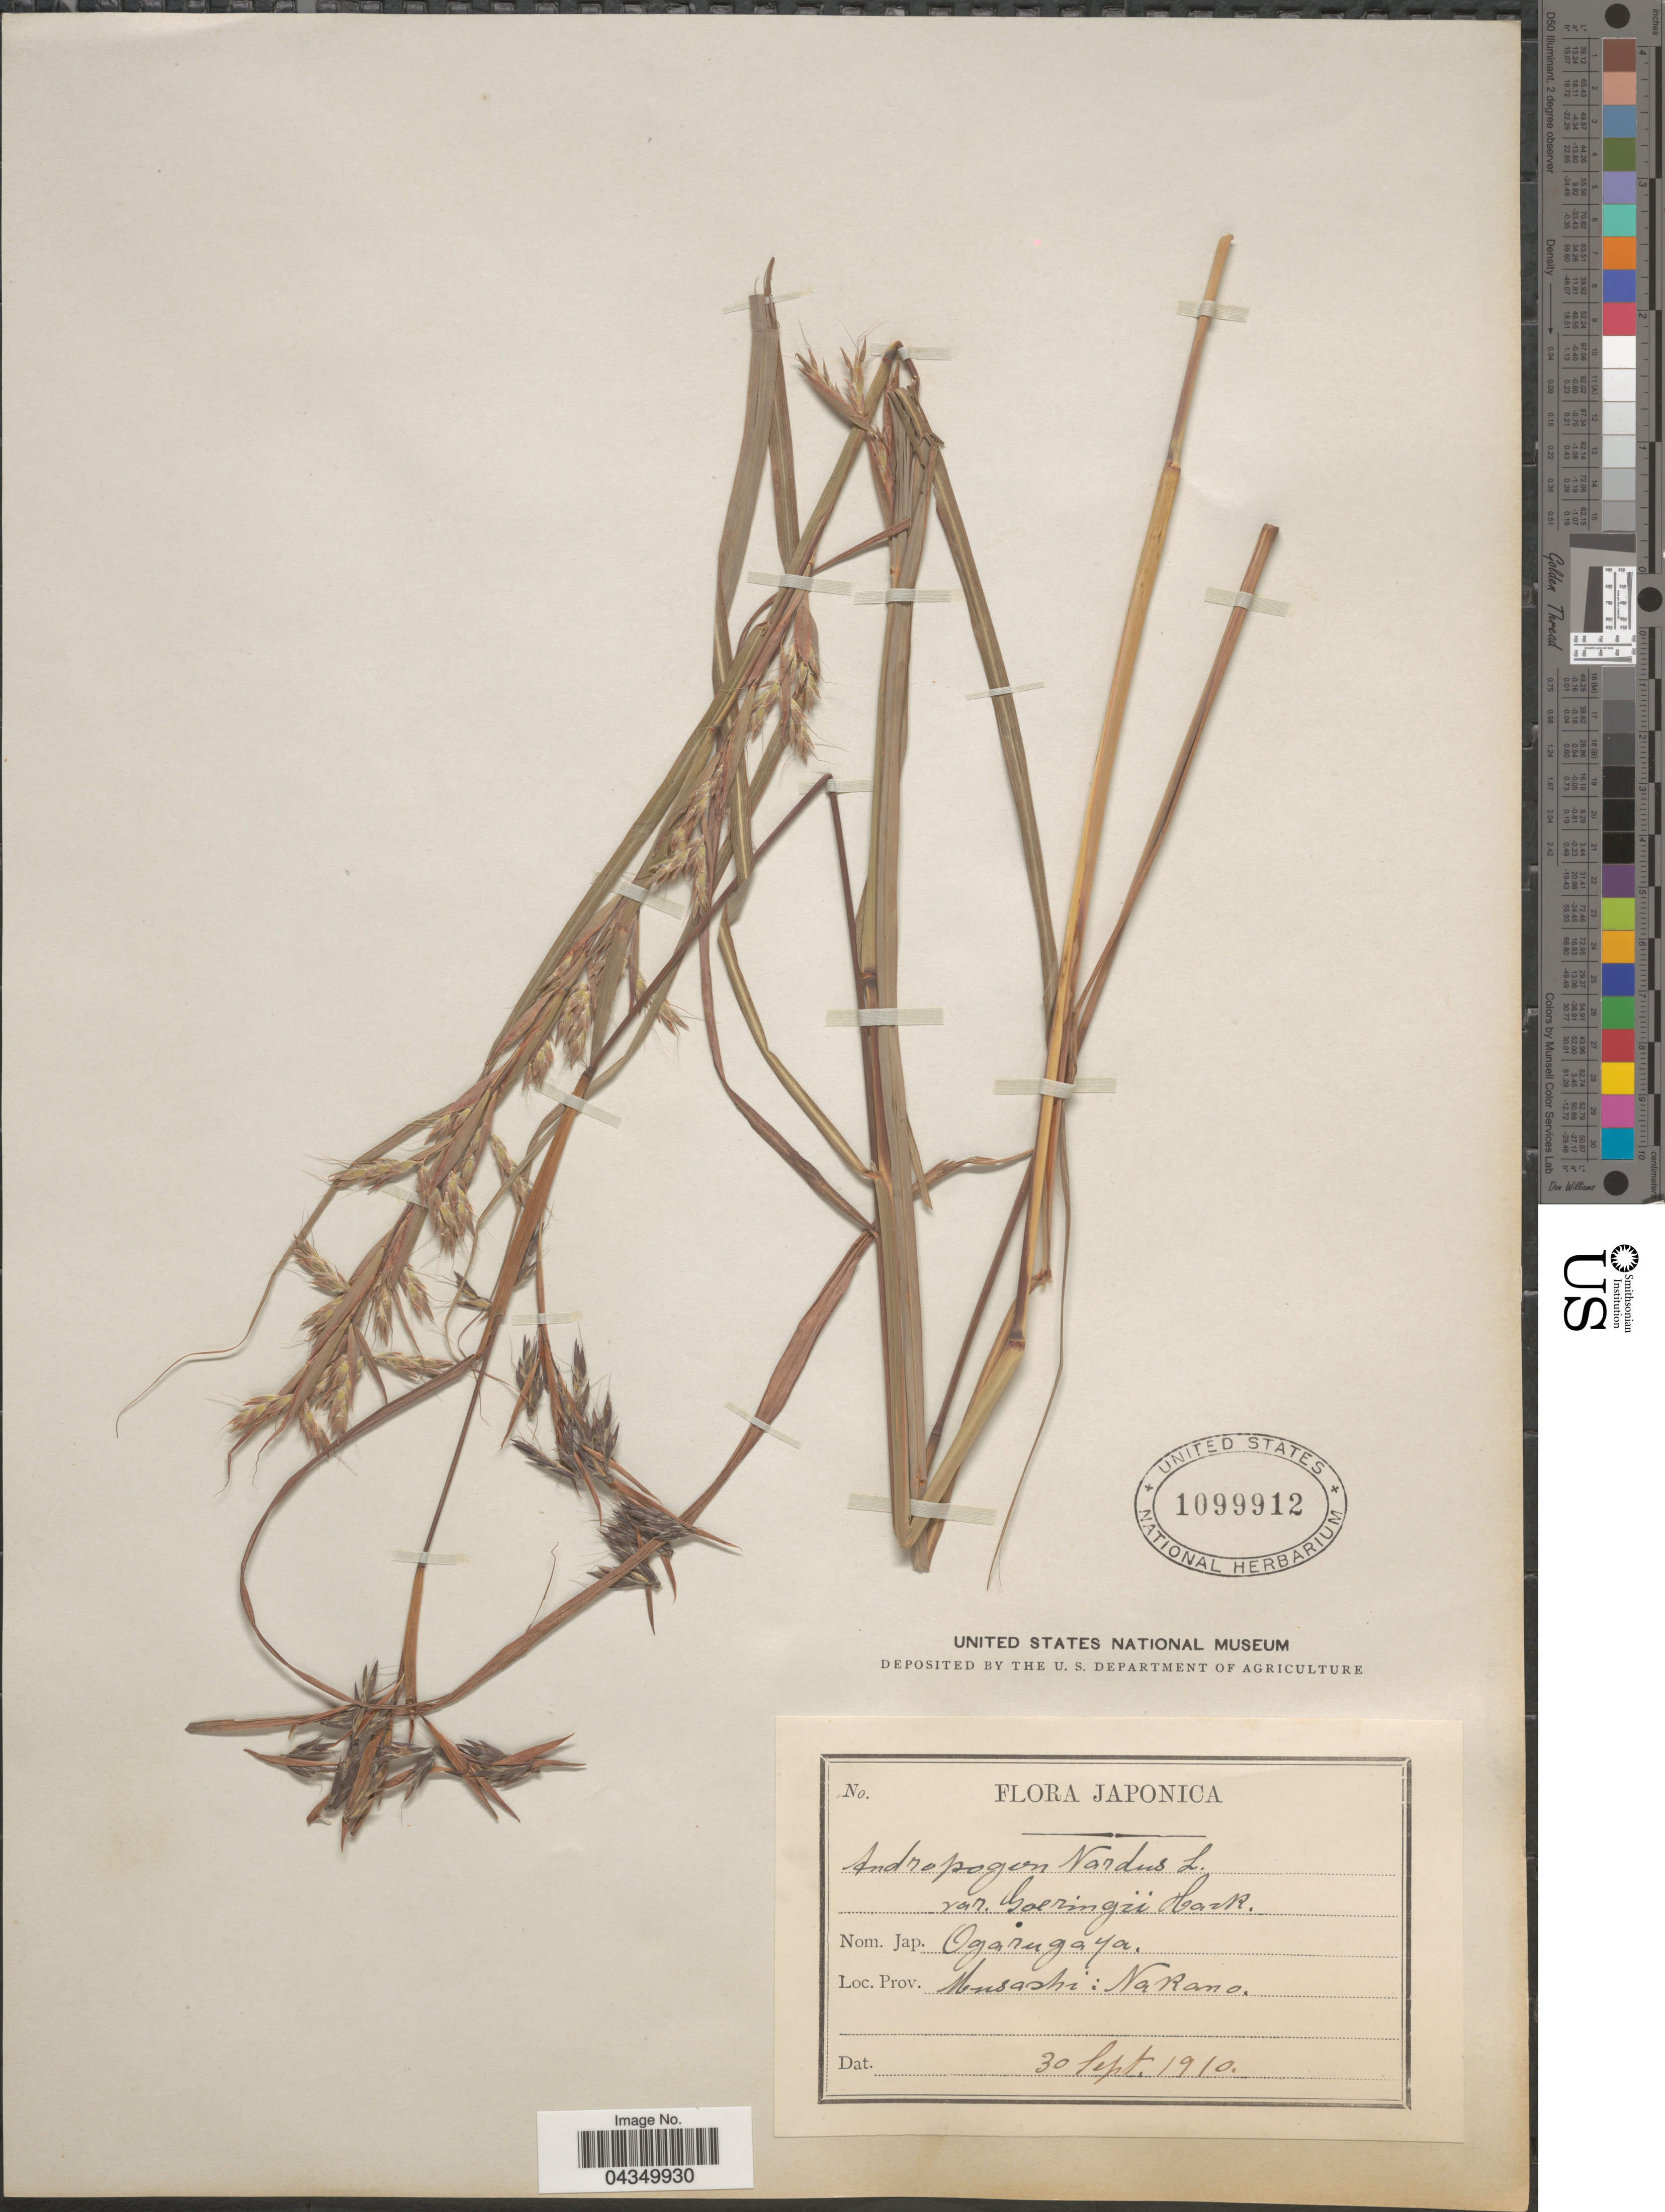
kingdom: Plantae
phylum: Tracheophyta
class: Liliopsida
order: Poales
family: Poaceae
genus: Cymbopogon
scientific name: Cymbopogon goeringii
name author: A. Camus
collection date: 1910-09-30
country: Japan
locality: Prov. Musashi: Nakano.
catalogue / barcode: US 1099912